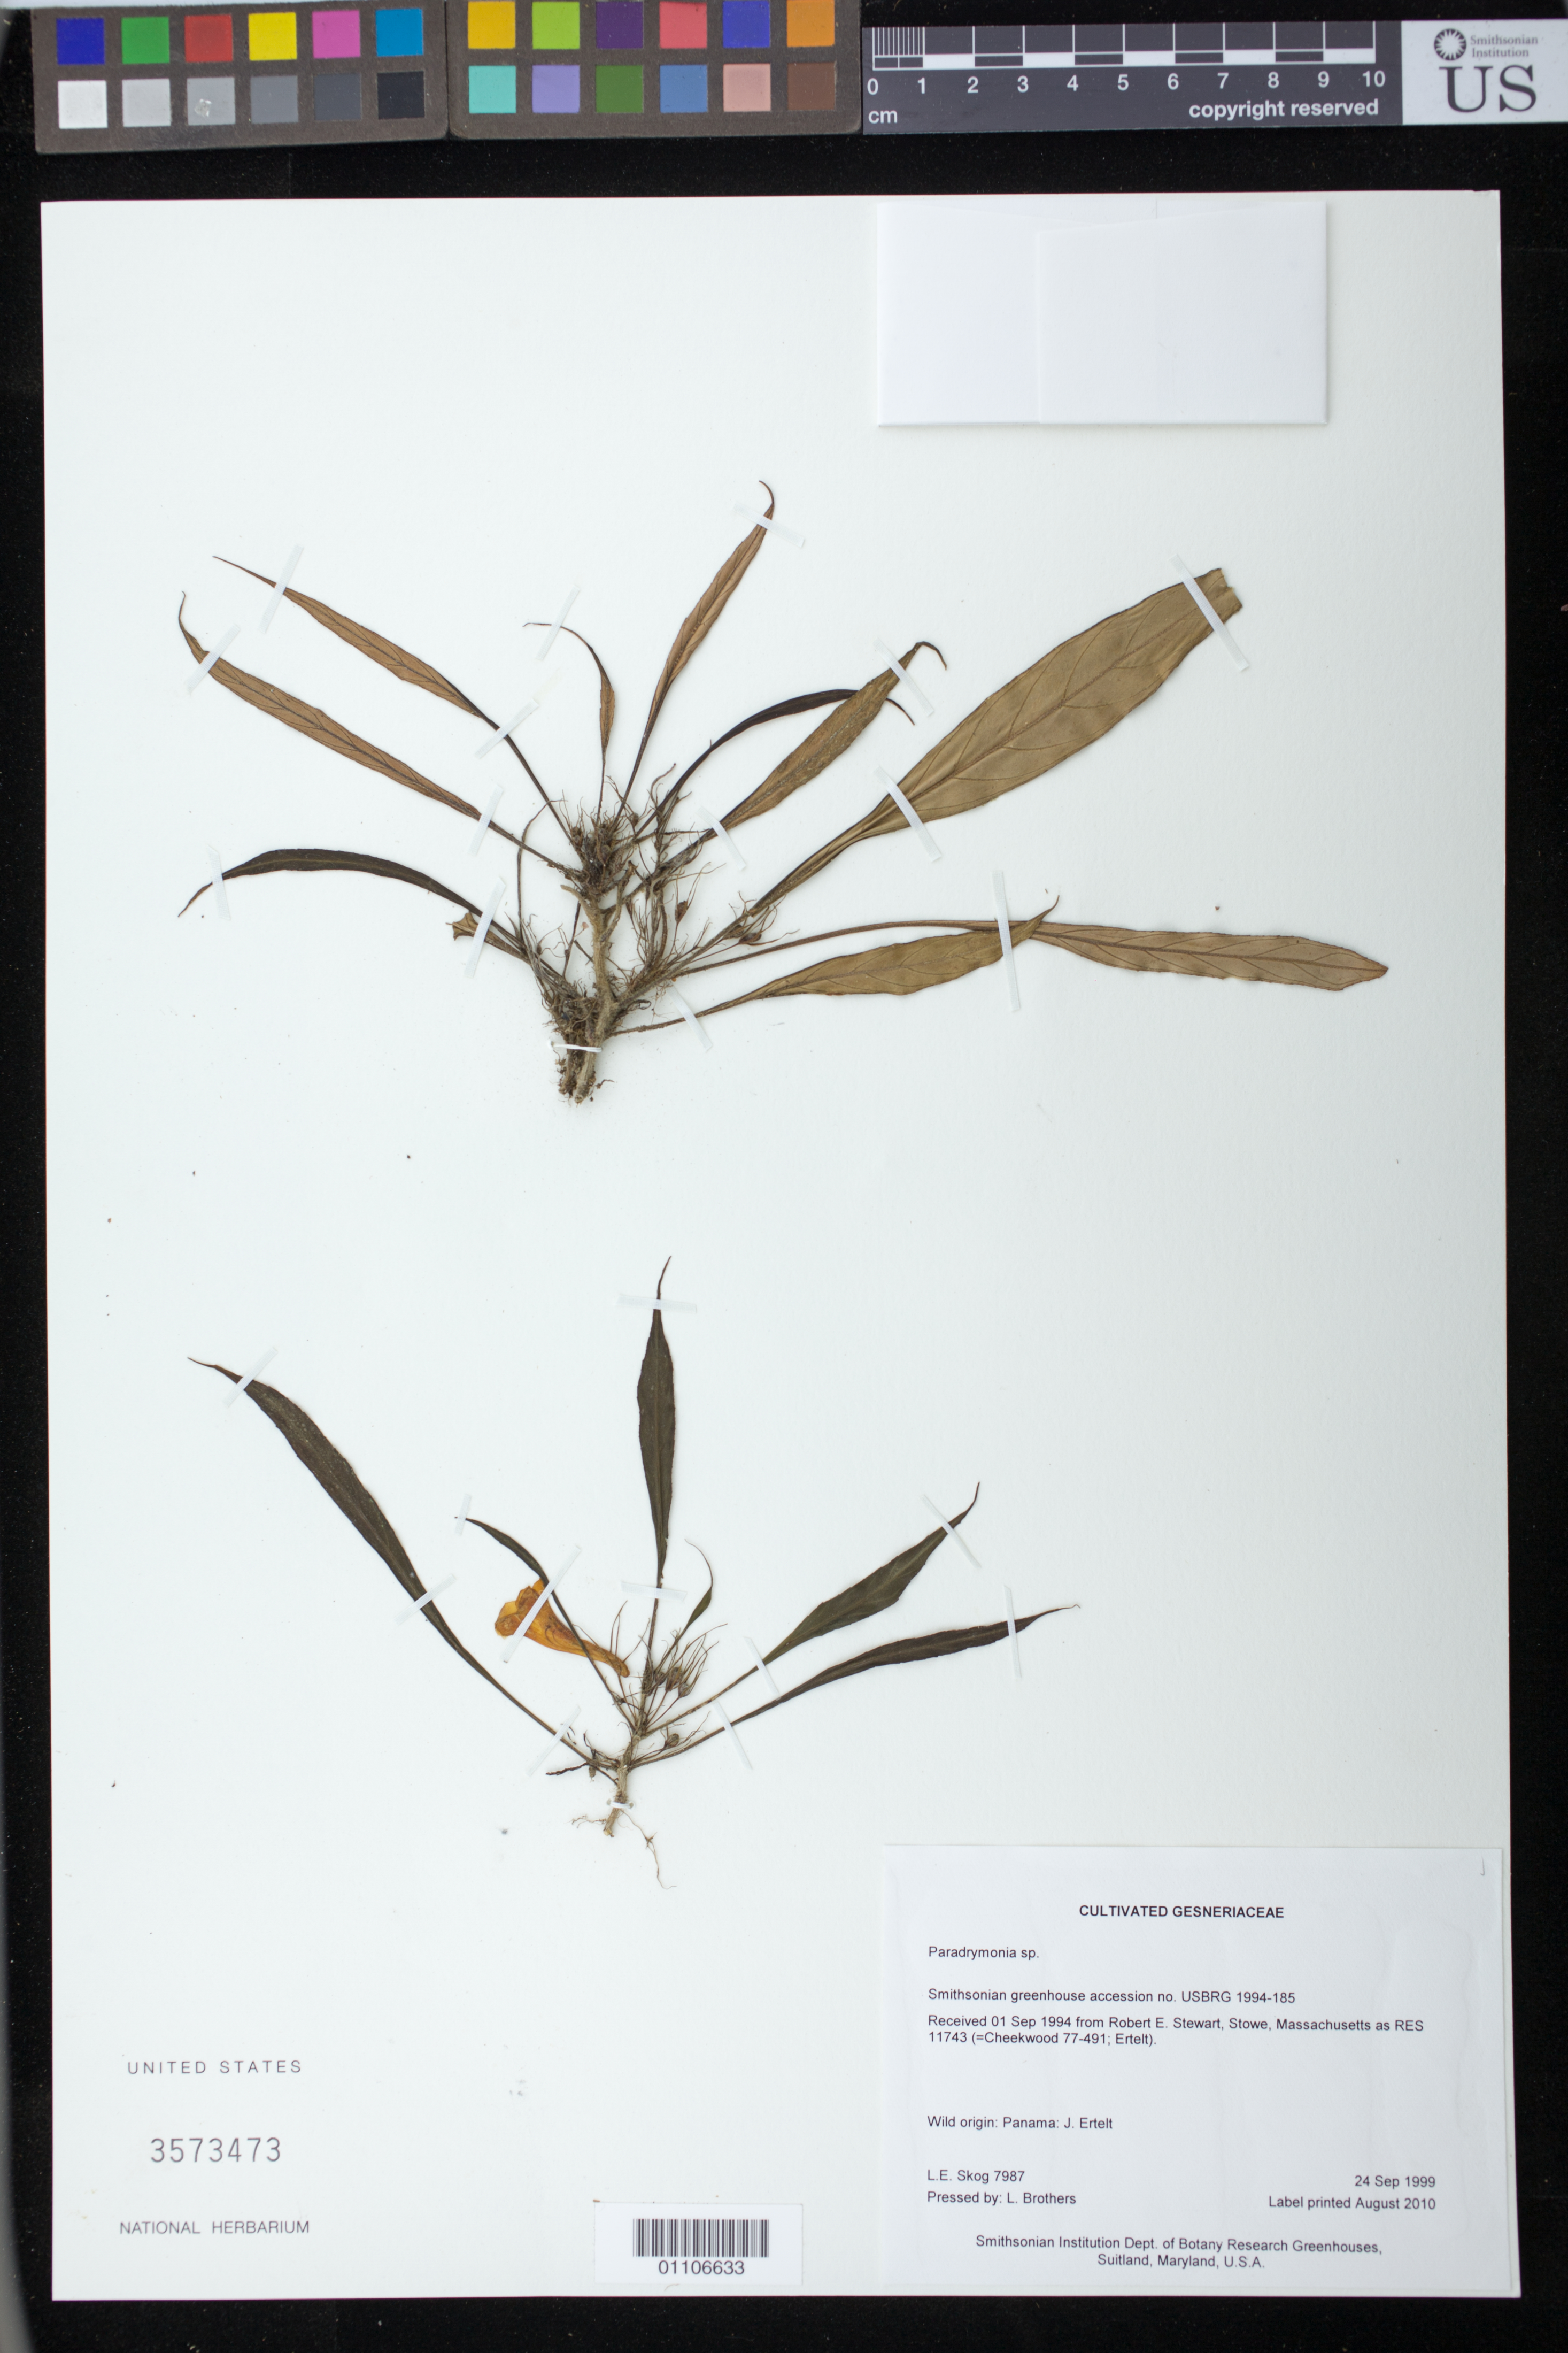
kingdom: Plantae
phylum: Tracheophyta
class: Magnoliopsida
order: Lamiales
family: Gesneriaceae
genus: Paradrymonia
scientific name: Paradrymonia sp.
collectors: L. E. Skog & L. Brothers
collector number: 7987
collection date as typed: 24 Sep 1999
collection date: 1999-09-24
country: Panama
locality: Smithsonian Institution Dept. of Botany Research Greenhouses, Suitland, Maryland, U.S.A.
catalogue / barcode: US 3573473